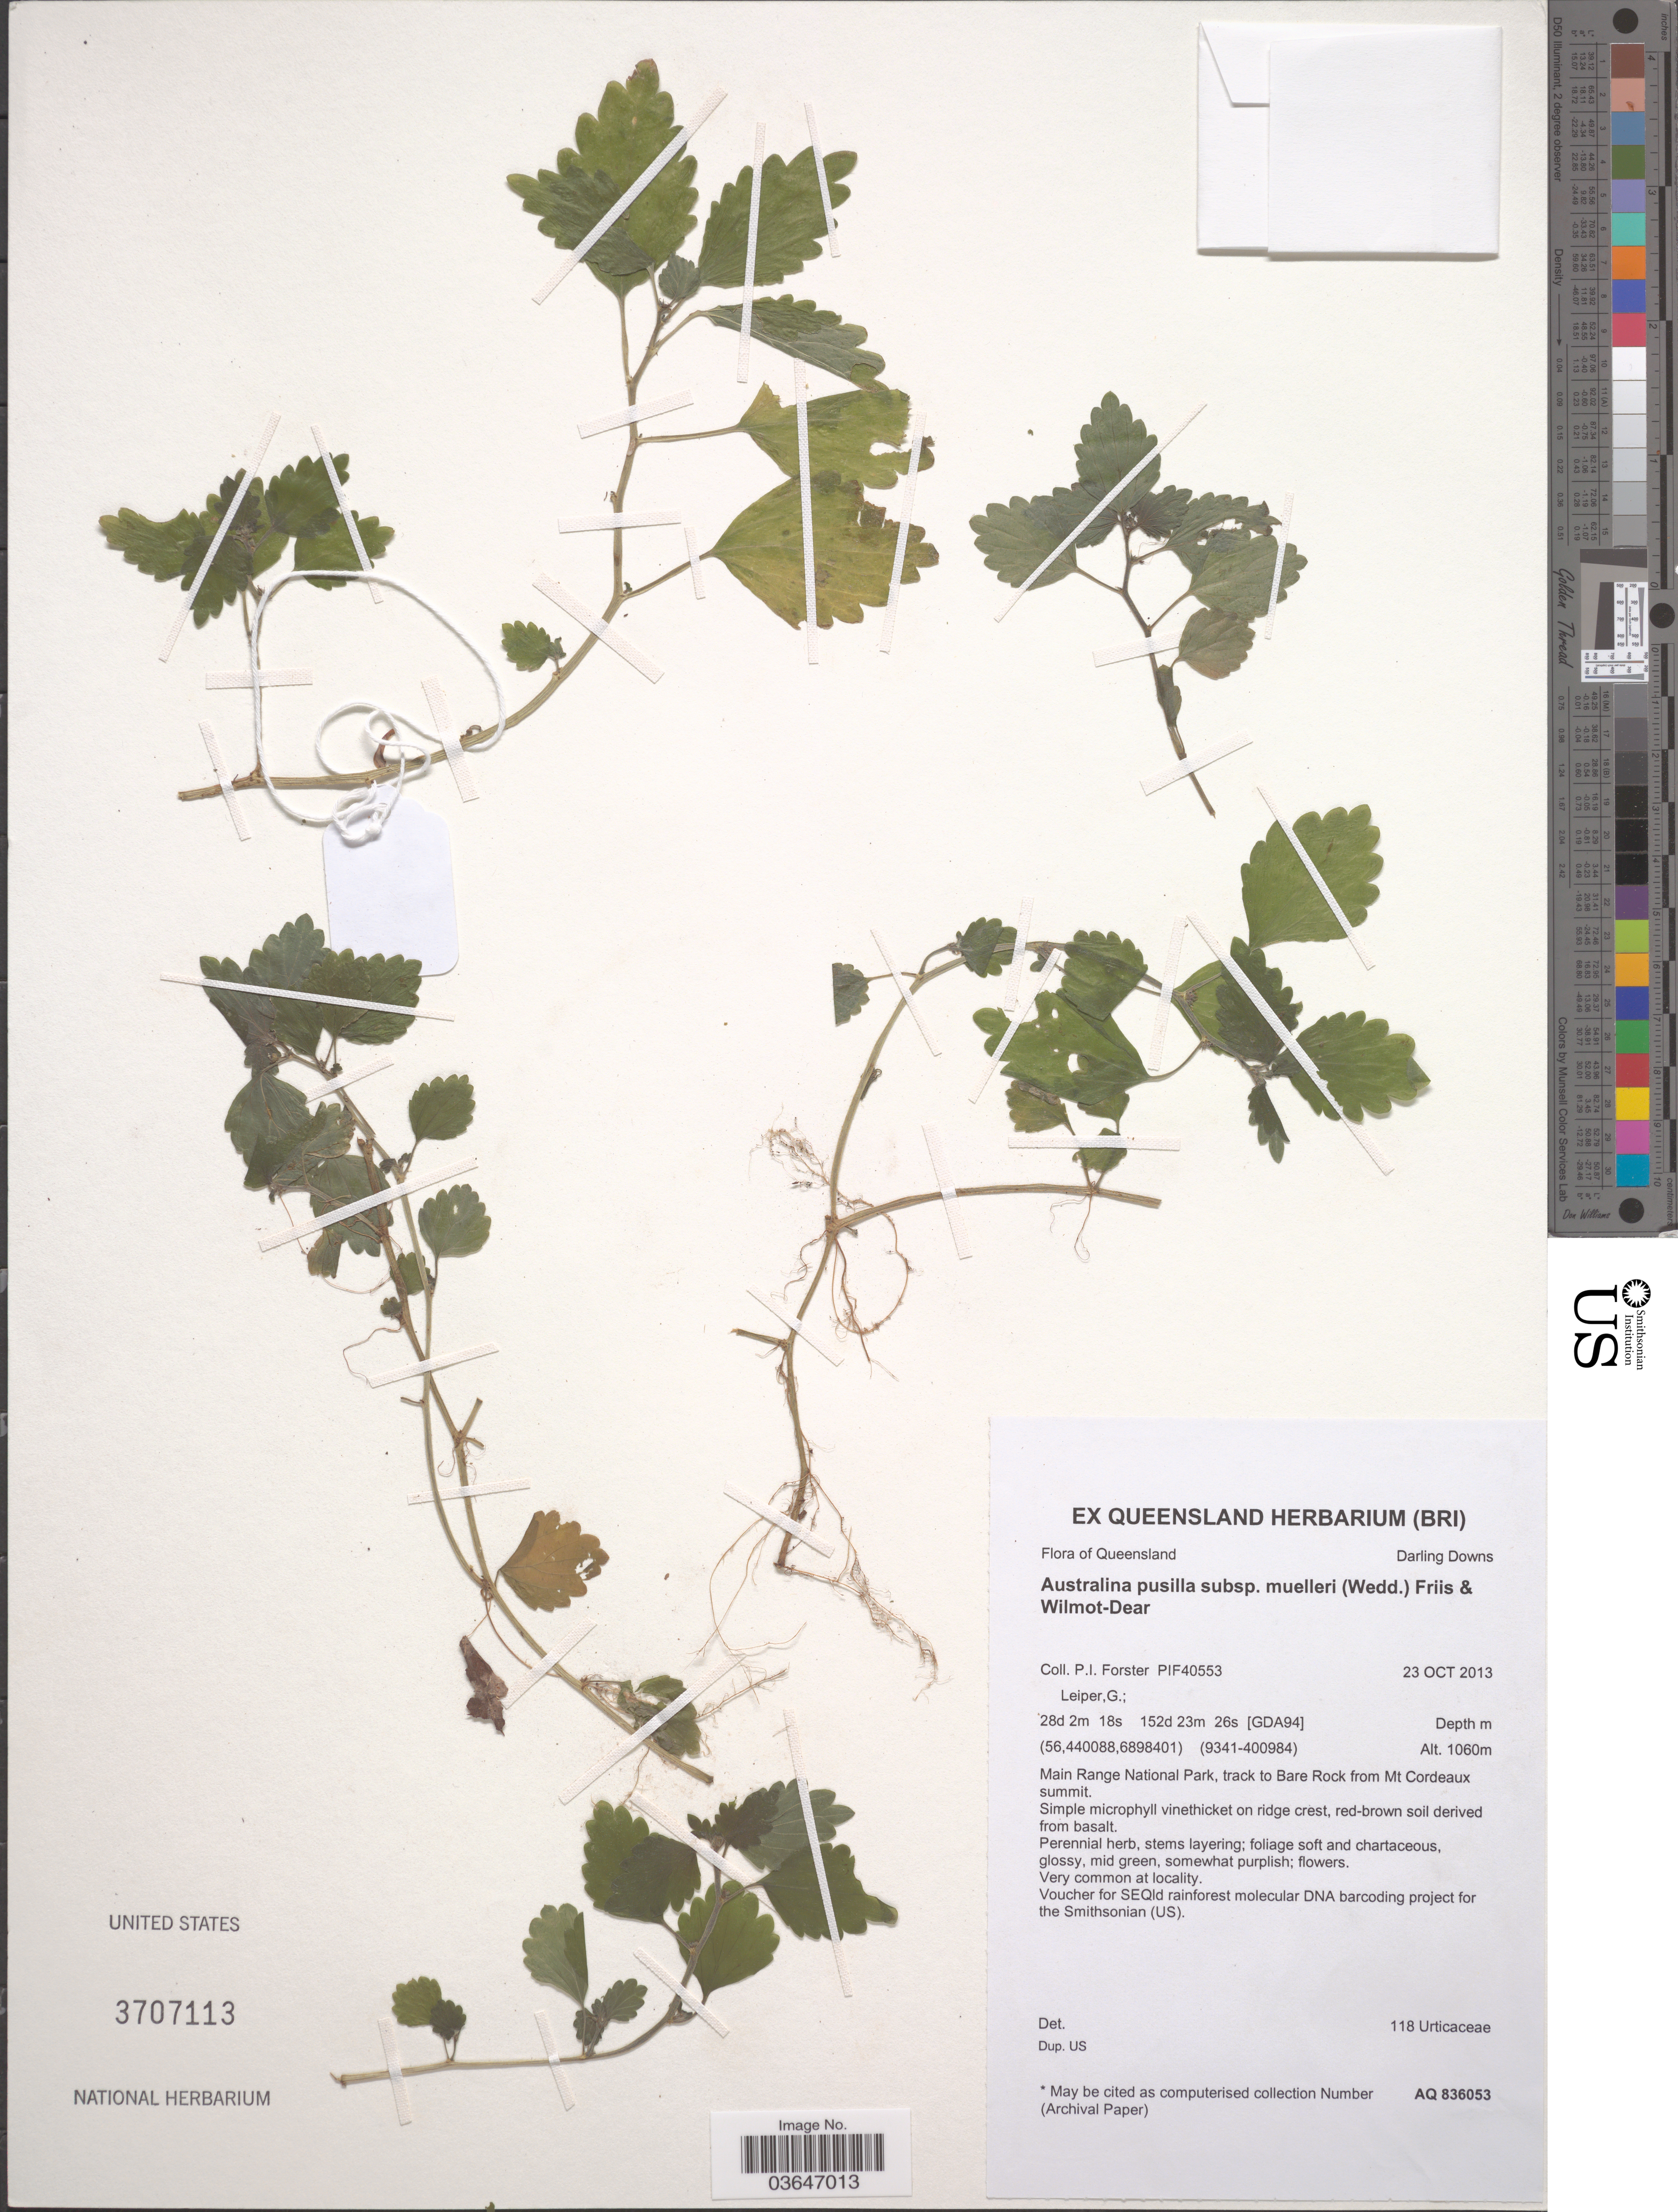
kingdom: Plantae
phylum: Tracheophyta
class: Magnoliopsida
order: Rosales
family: Urticaceae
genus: Australina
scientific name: Australina pusilla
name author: (Poir.) Gaudich.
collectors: P. Forster & G. Leiper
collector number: PIF40553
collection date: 2013-10-23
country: Australia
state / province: Queensland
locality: Darling Downs. Main Range National Park, track to Bare Rock from Mt Cordeaux summit.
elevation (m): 1060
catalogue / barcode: US 3707113